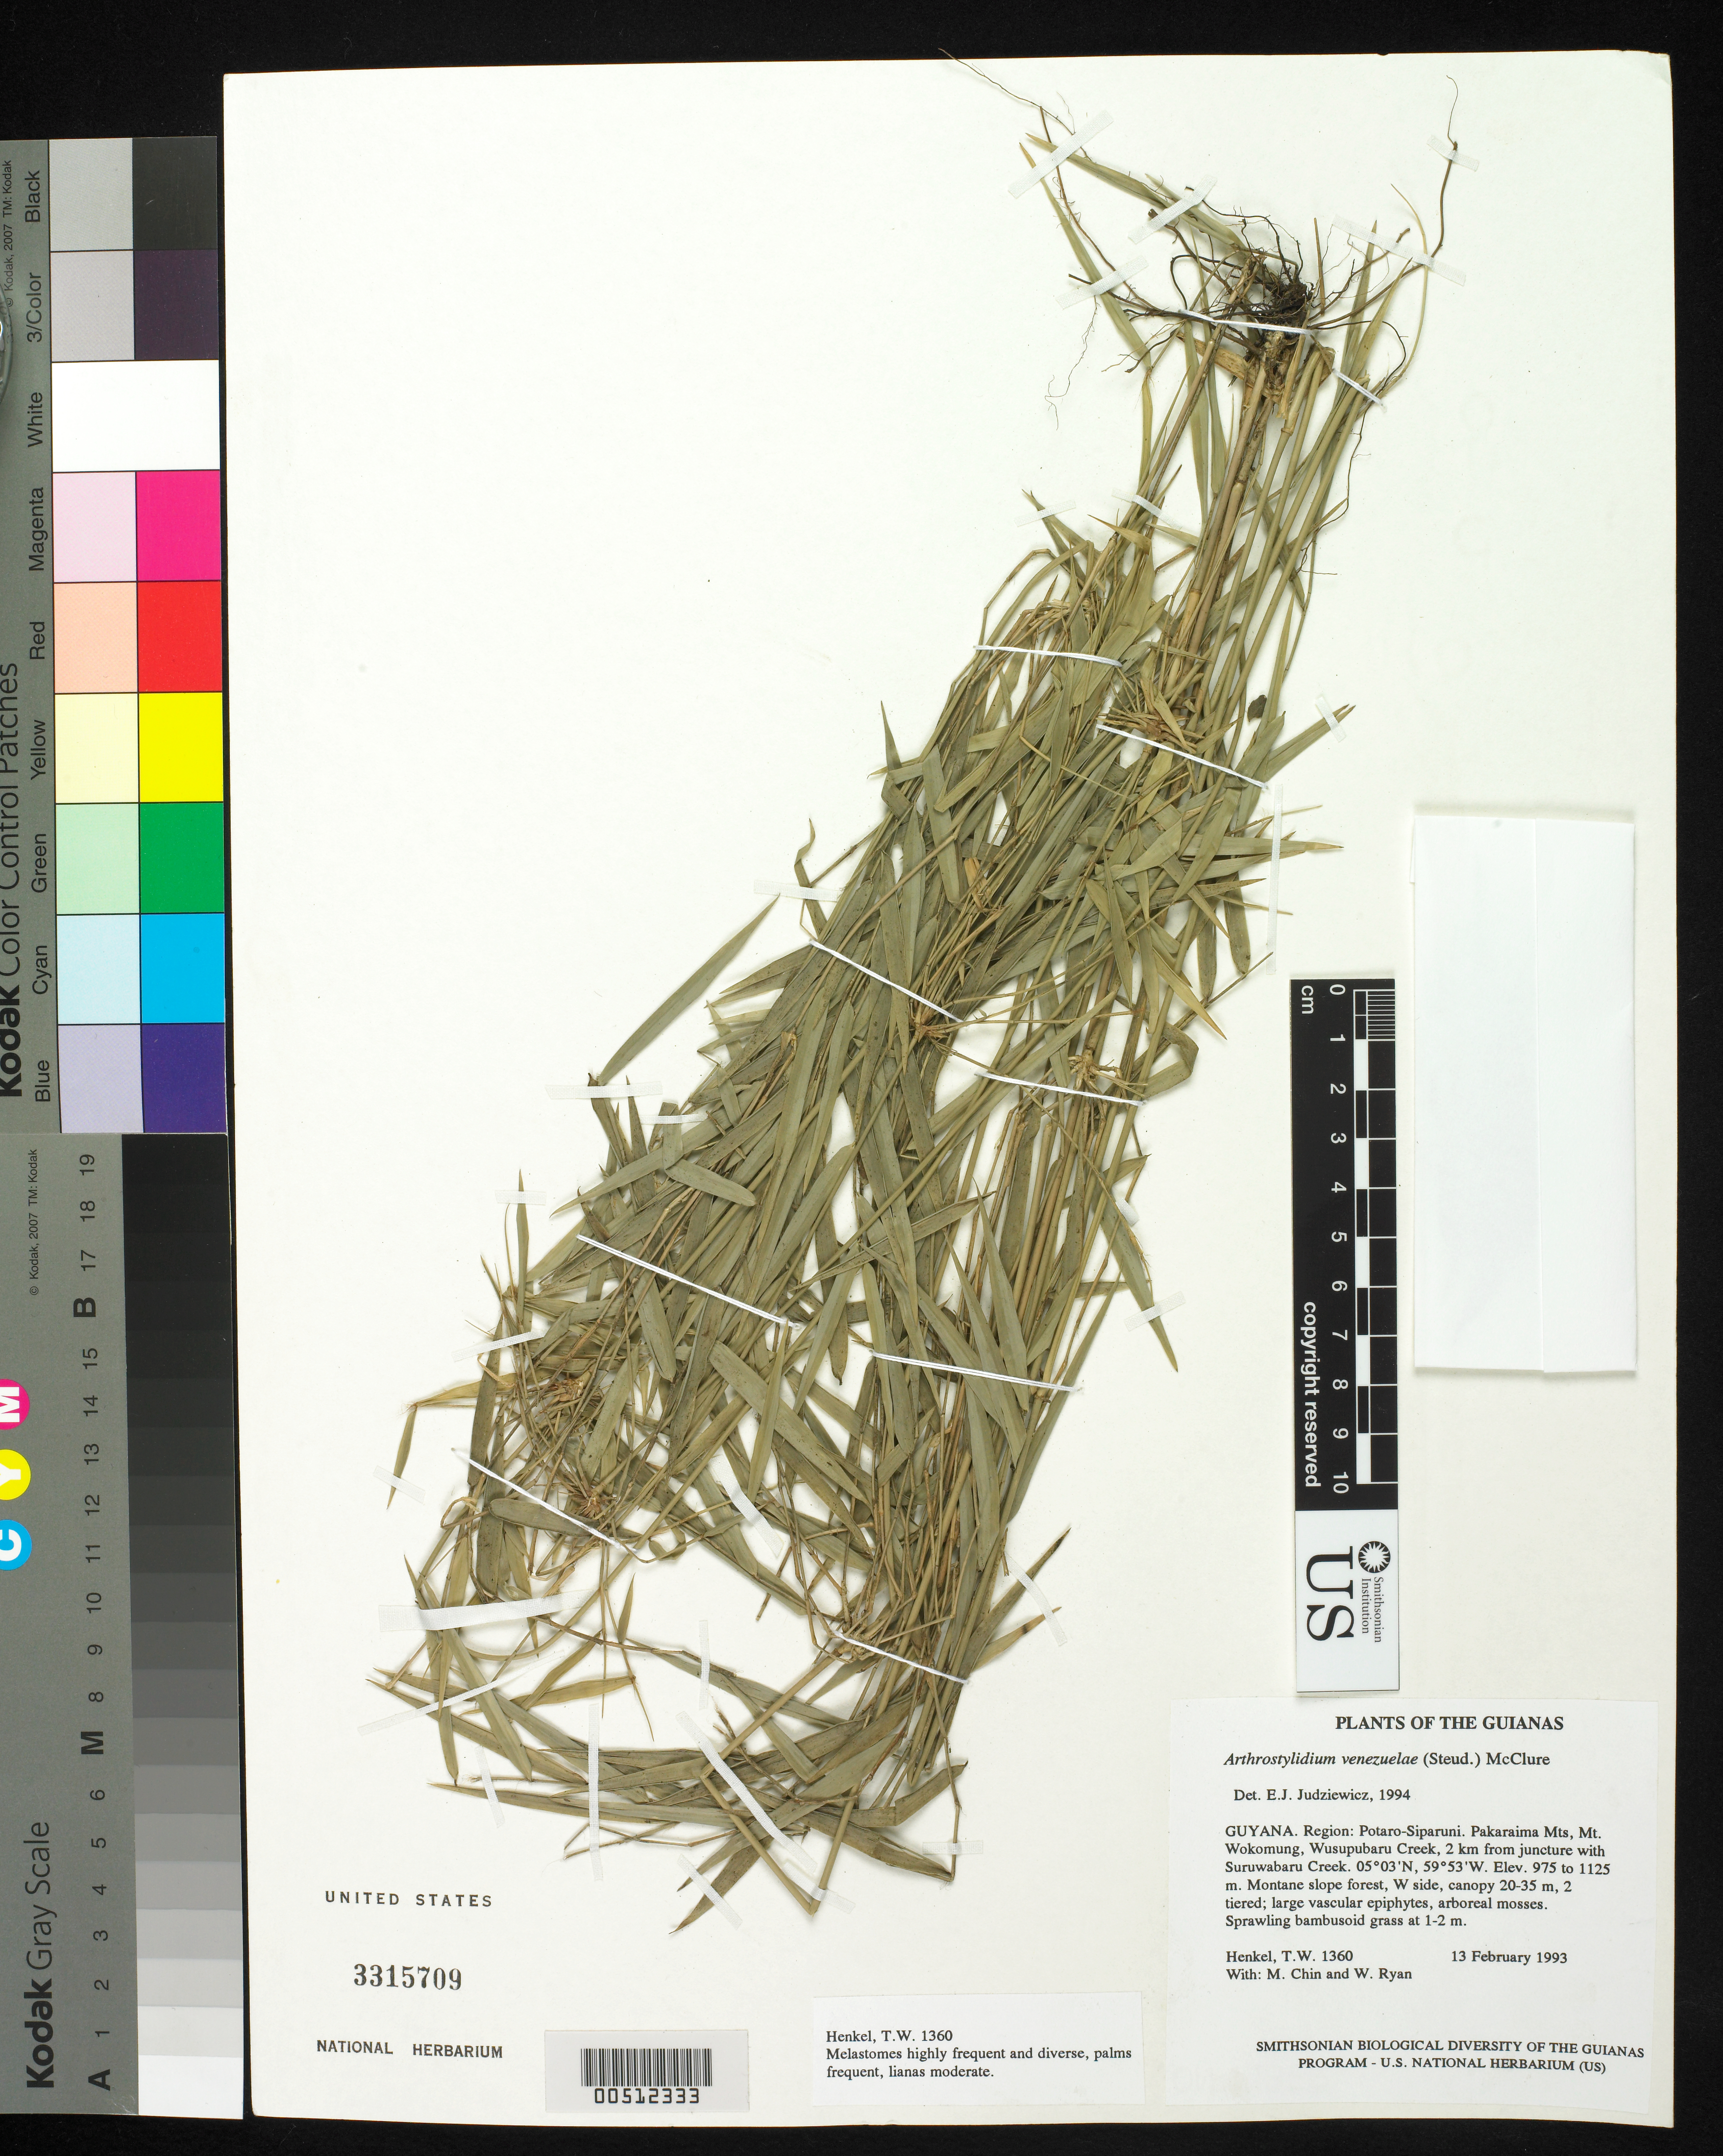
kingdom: Plantae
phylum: Tracheophyta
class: Liliopsida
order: Poales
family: Poaceae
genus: Arthrostylidium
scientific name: Arthrostylidium venezuelae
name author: (Steud.) McClure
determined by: Judziewicz, E. J.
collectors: T. Henkel, M. Chin & W. Ryan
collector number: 1360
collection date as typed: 13 February 1993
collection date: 1993-02-13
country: Guyana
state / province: Potaro-Siparuni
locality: Pakaraima Mts, Mt. Wokomung, Wusupubaru Creek, 2 km from juncture with Suruwabaru Creek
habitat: Montane slope forest, W side, canopy 20-35 m, 2 tiered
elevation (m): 975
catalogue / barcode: US 3315709